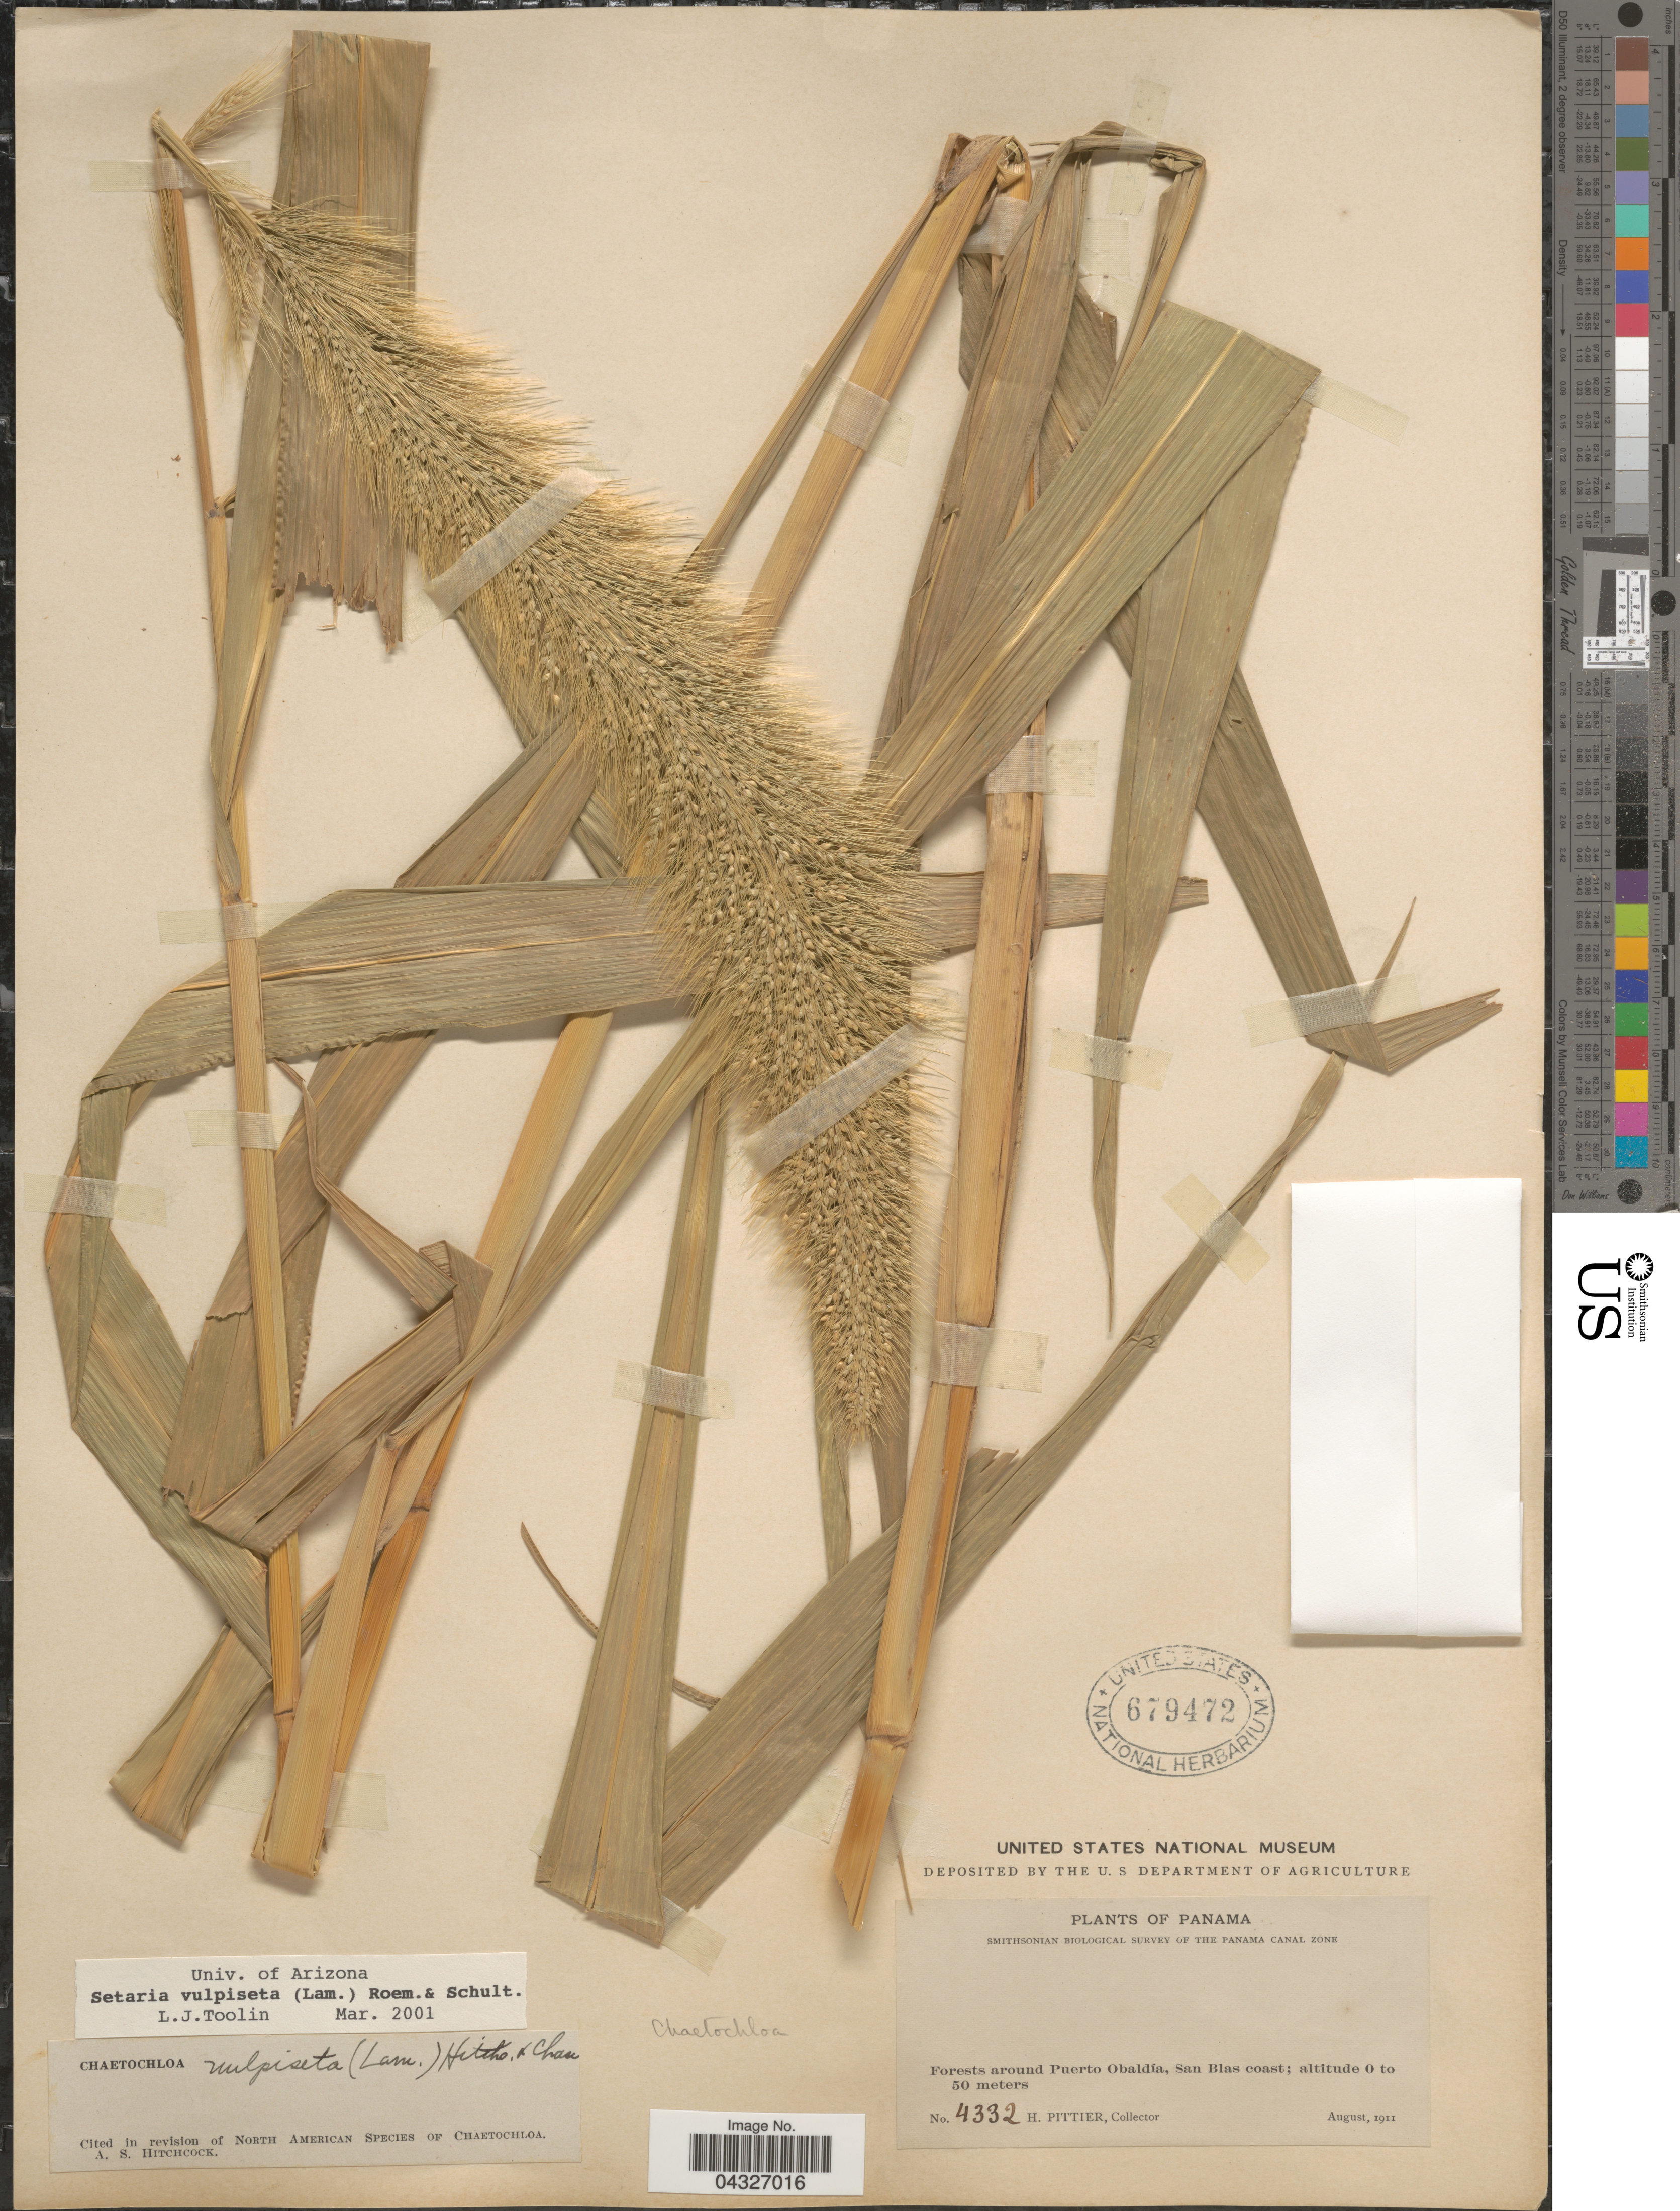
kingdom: Plantae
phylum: Tracheophyta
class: Liliopsida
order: Poales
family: Poaceae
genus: Setaria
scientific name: Setaria vulpiseta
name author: (Lam.) Roem. & Schult.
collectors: H. F. Pittier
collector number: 4332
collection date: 1911-08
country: Panama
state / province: Kuna Yala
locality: Smithsonian Biological Survey of the Panama Canal Zone. Forest around Puerto Obaldía, San Blas coast.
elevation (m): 0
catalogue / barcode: US 679472